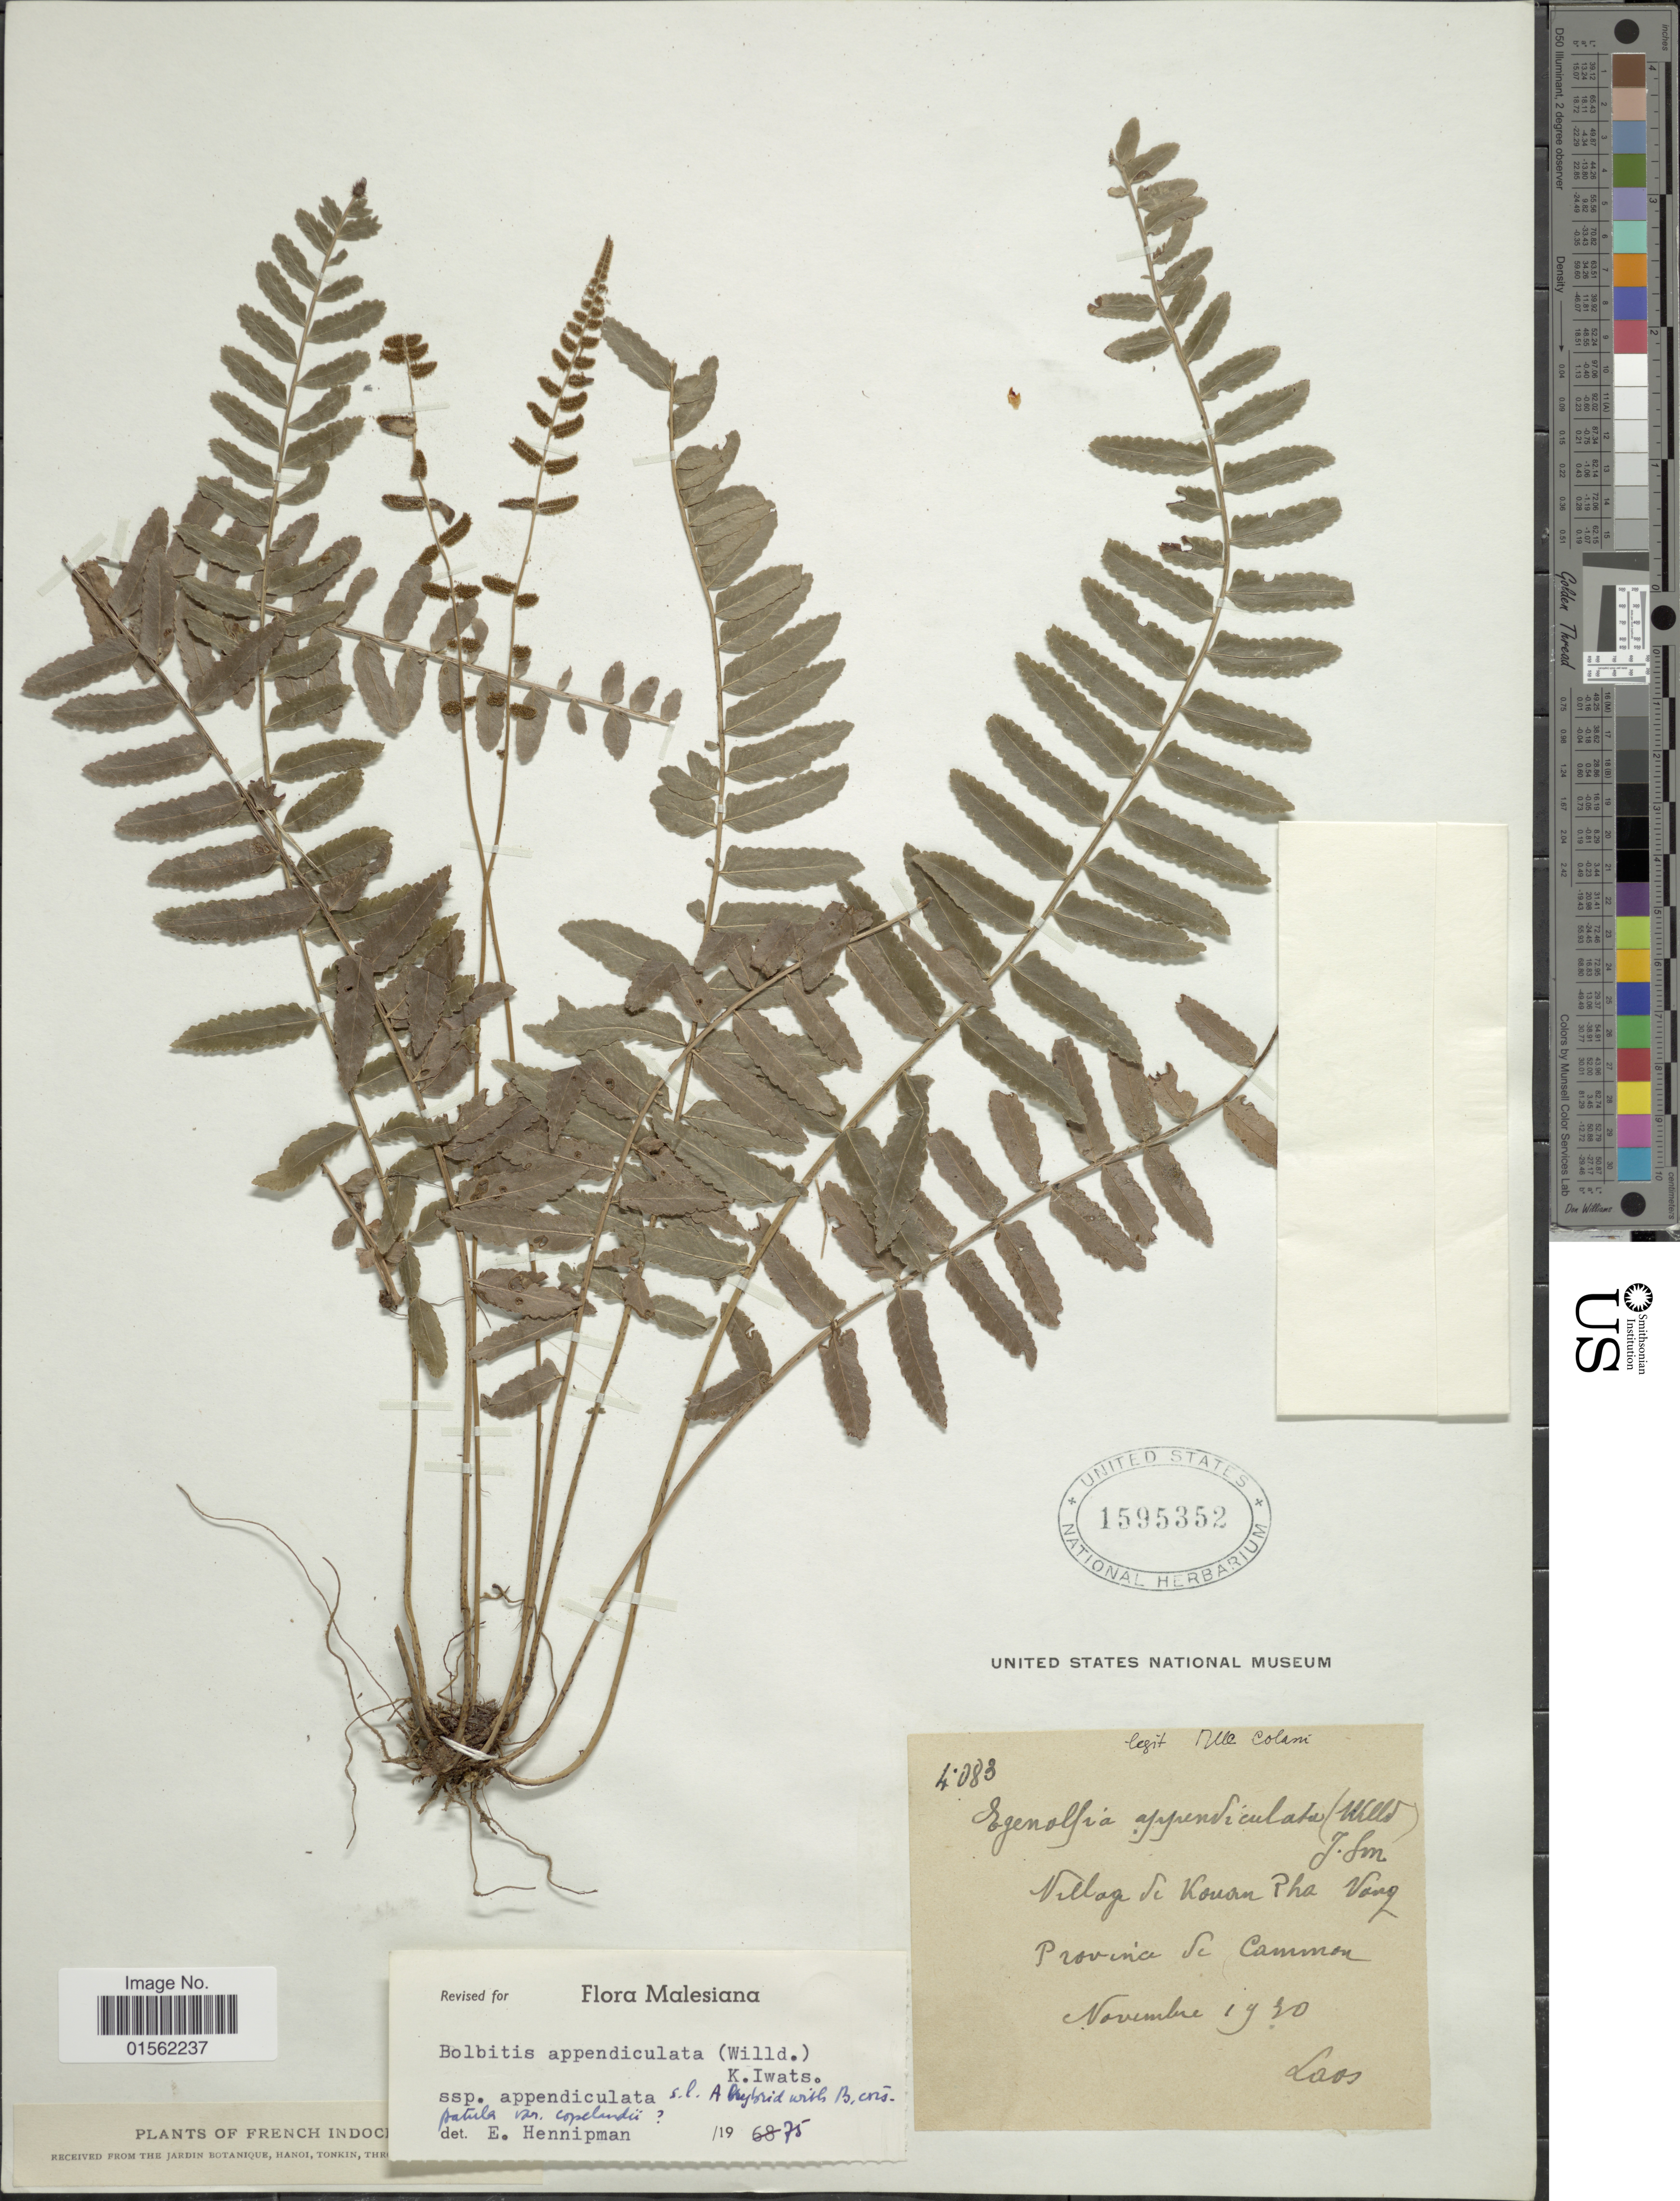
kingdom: Plantae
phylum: Tracheophyta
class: Polypodiopsida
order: Polypodiales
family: Dryopteridaceae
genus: Bolbitis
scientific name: Bolbitis appendiculata var. appendiculata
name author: (Willd.) K. Iwats.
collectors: A. Colani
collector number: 4083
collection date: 1930-11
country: Laos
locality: Frech Indochina, village de Kousran Pha Nang, province de Cammon [interpreted]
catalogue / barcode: US 1595352